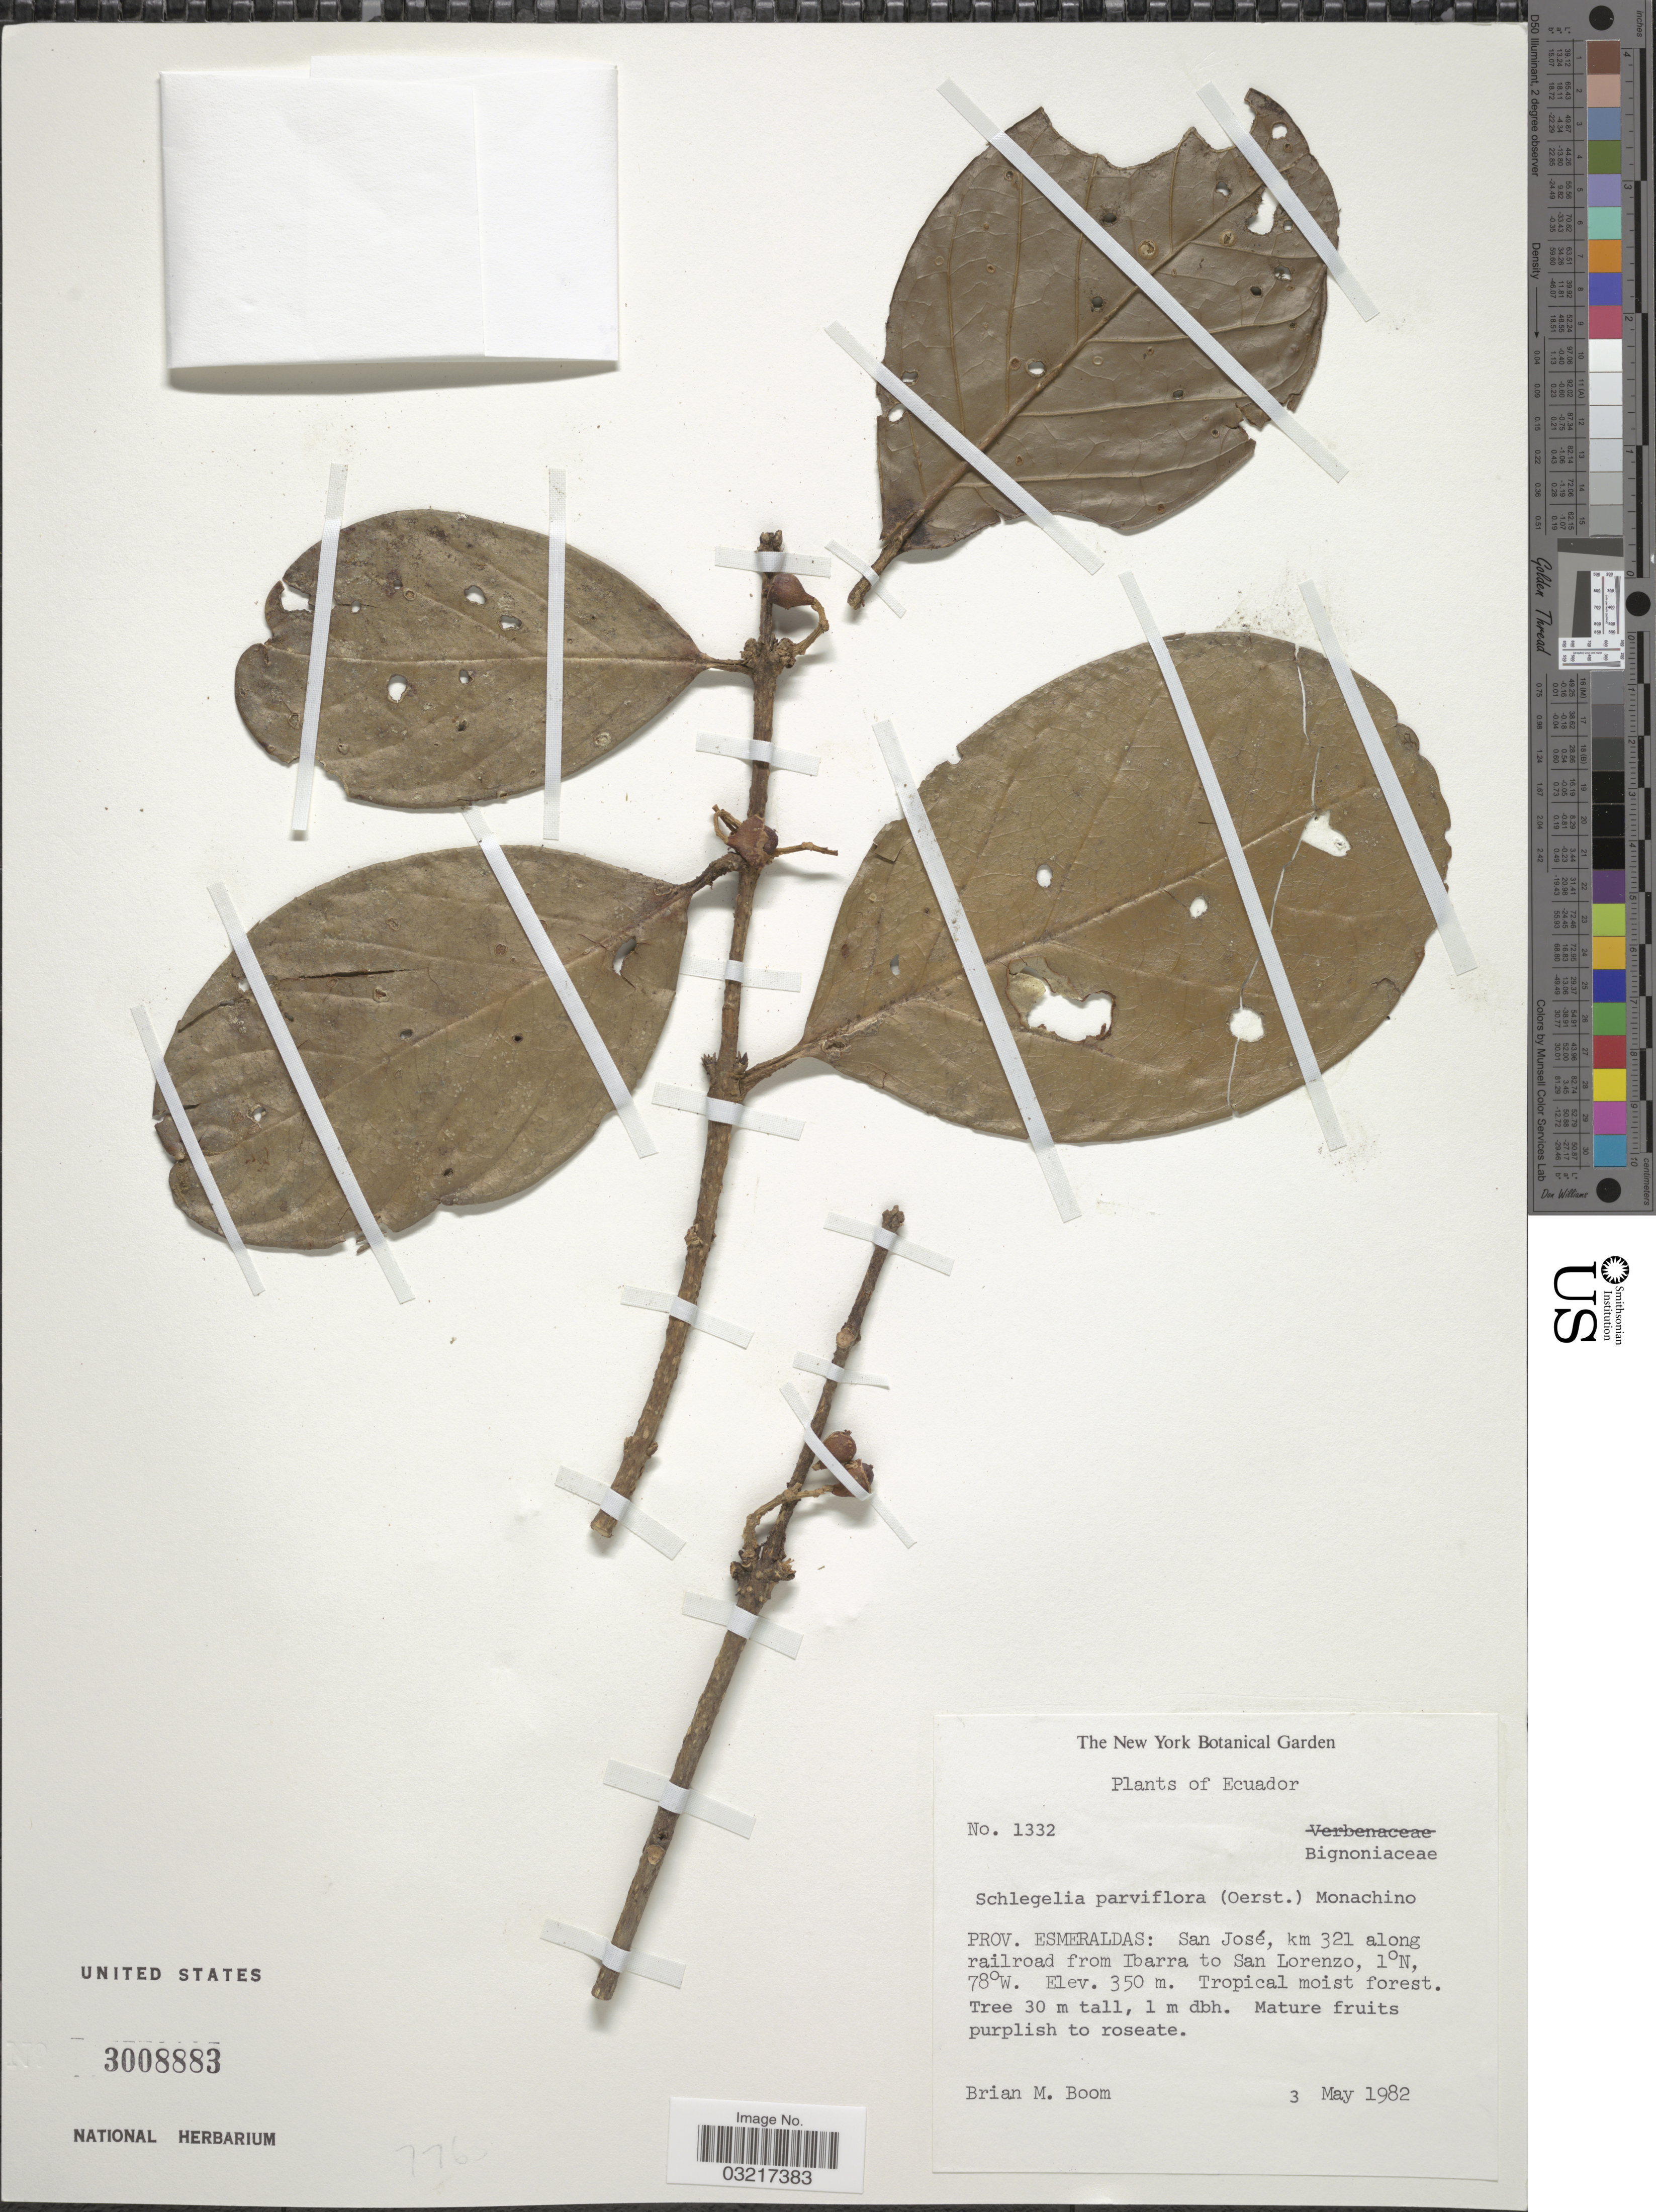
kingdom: Plantae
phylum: Tracheophyta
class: Magnoliopsida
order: Lamiales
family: Schlegeliaceae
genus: Schlegelia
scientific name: Schlegelia parviflora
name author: (Oerst.) Monach.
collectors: B. M. Boom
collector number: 1332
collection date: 1982-05-03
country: Ecuador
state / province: Esmeraldas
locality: San José, km 321 along railroad from Ibarra to San Lorenzo,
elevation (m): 350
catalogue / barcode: US 3008883